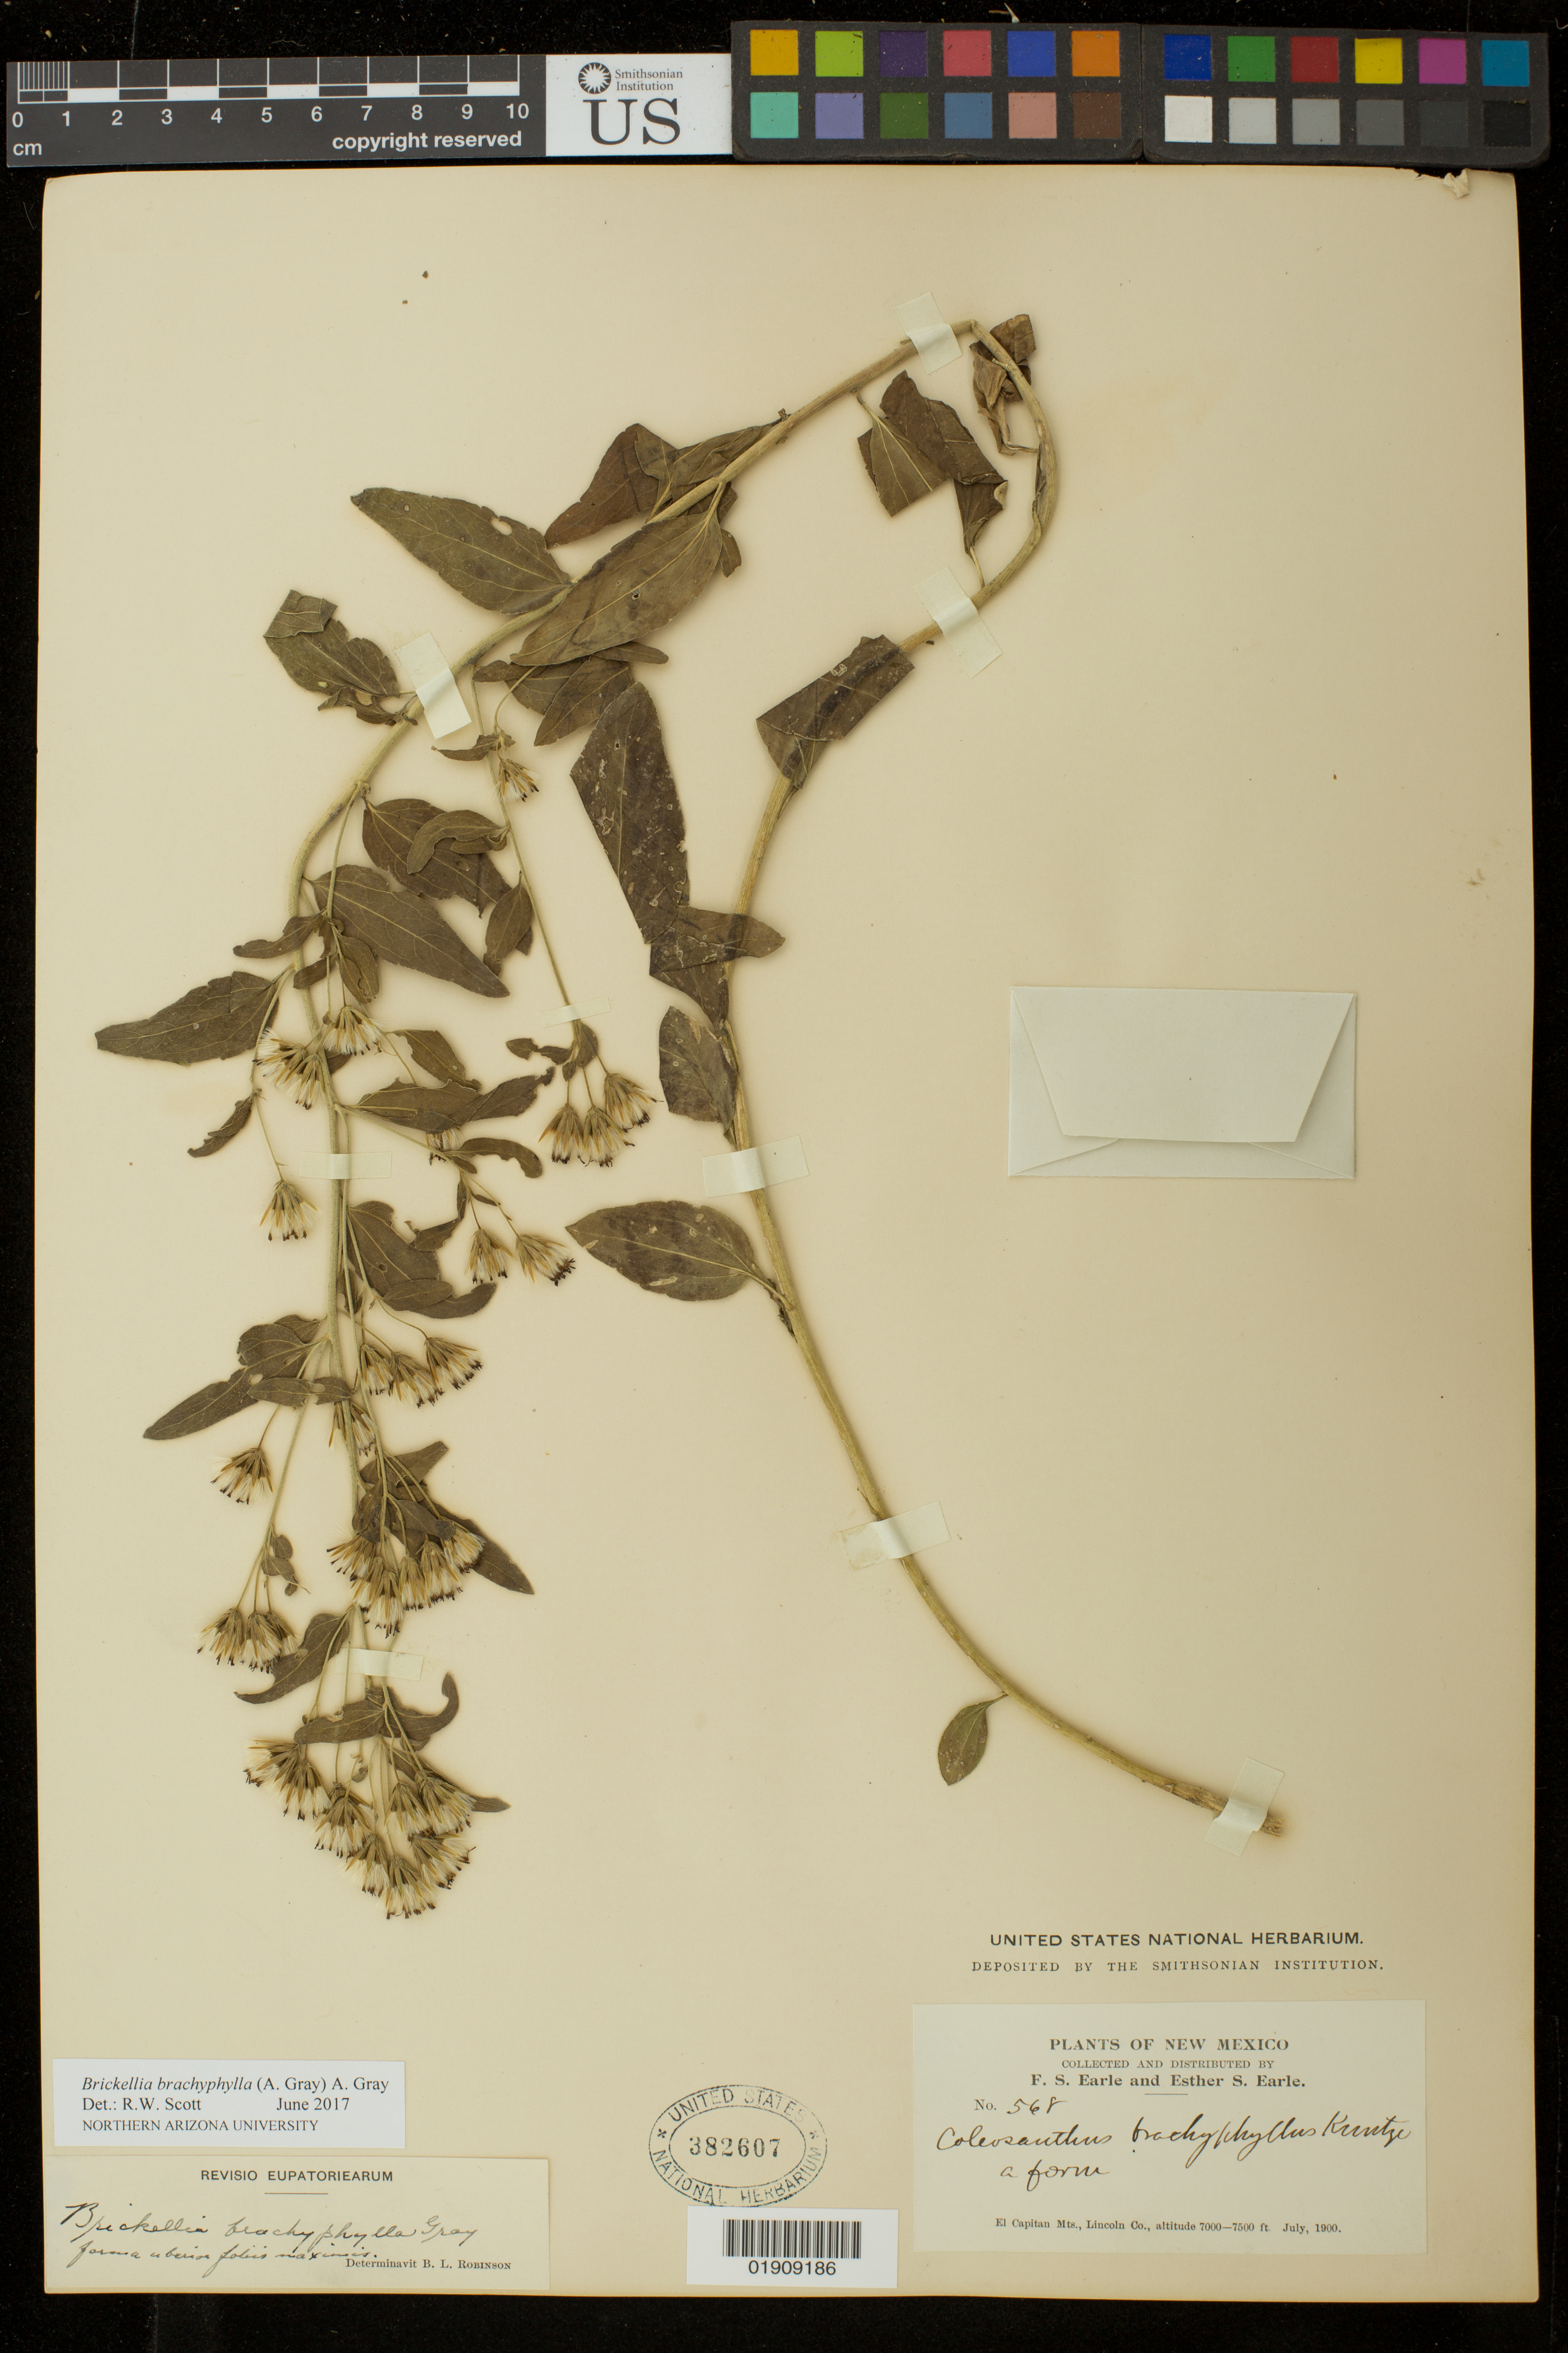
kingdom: Plantae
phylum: Tracheophyta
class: Magnoliopsida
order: Asterales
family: Asteraceae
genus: Brickellia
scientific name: Brickellia brachyphylla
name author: (A. Gray) A. Gray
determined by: Scott, R. W.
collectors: F. S. Earle & E. S. Earle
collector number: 568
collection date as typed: Jul 1900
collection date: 1900-07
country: United States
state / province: New Mexico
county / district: Lincoln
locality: El Capitan Mountains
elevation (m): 2134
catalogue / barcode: US 382607